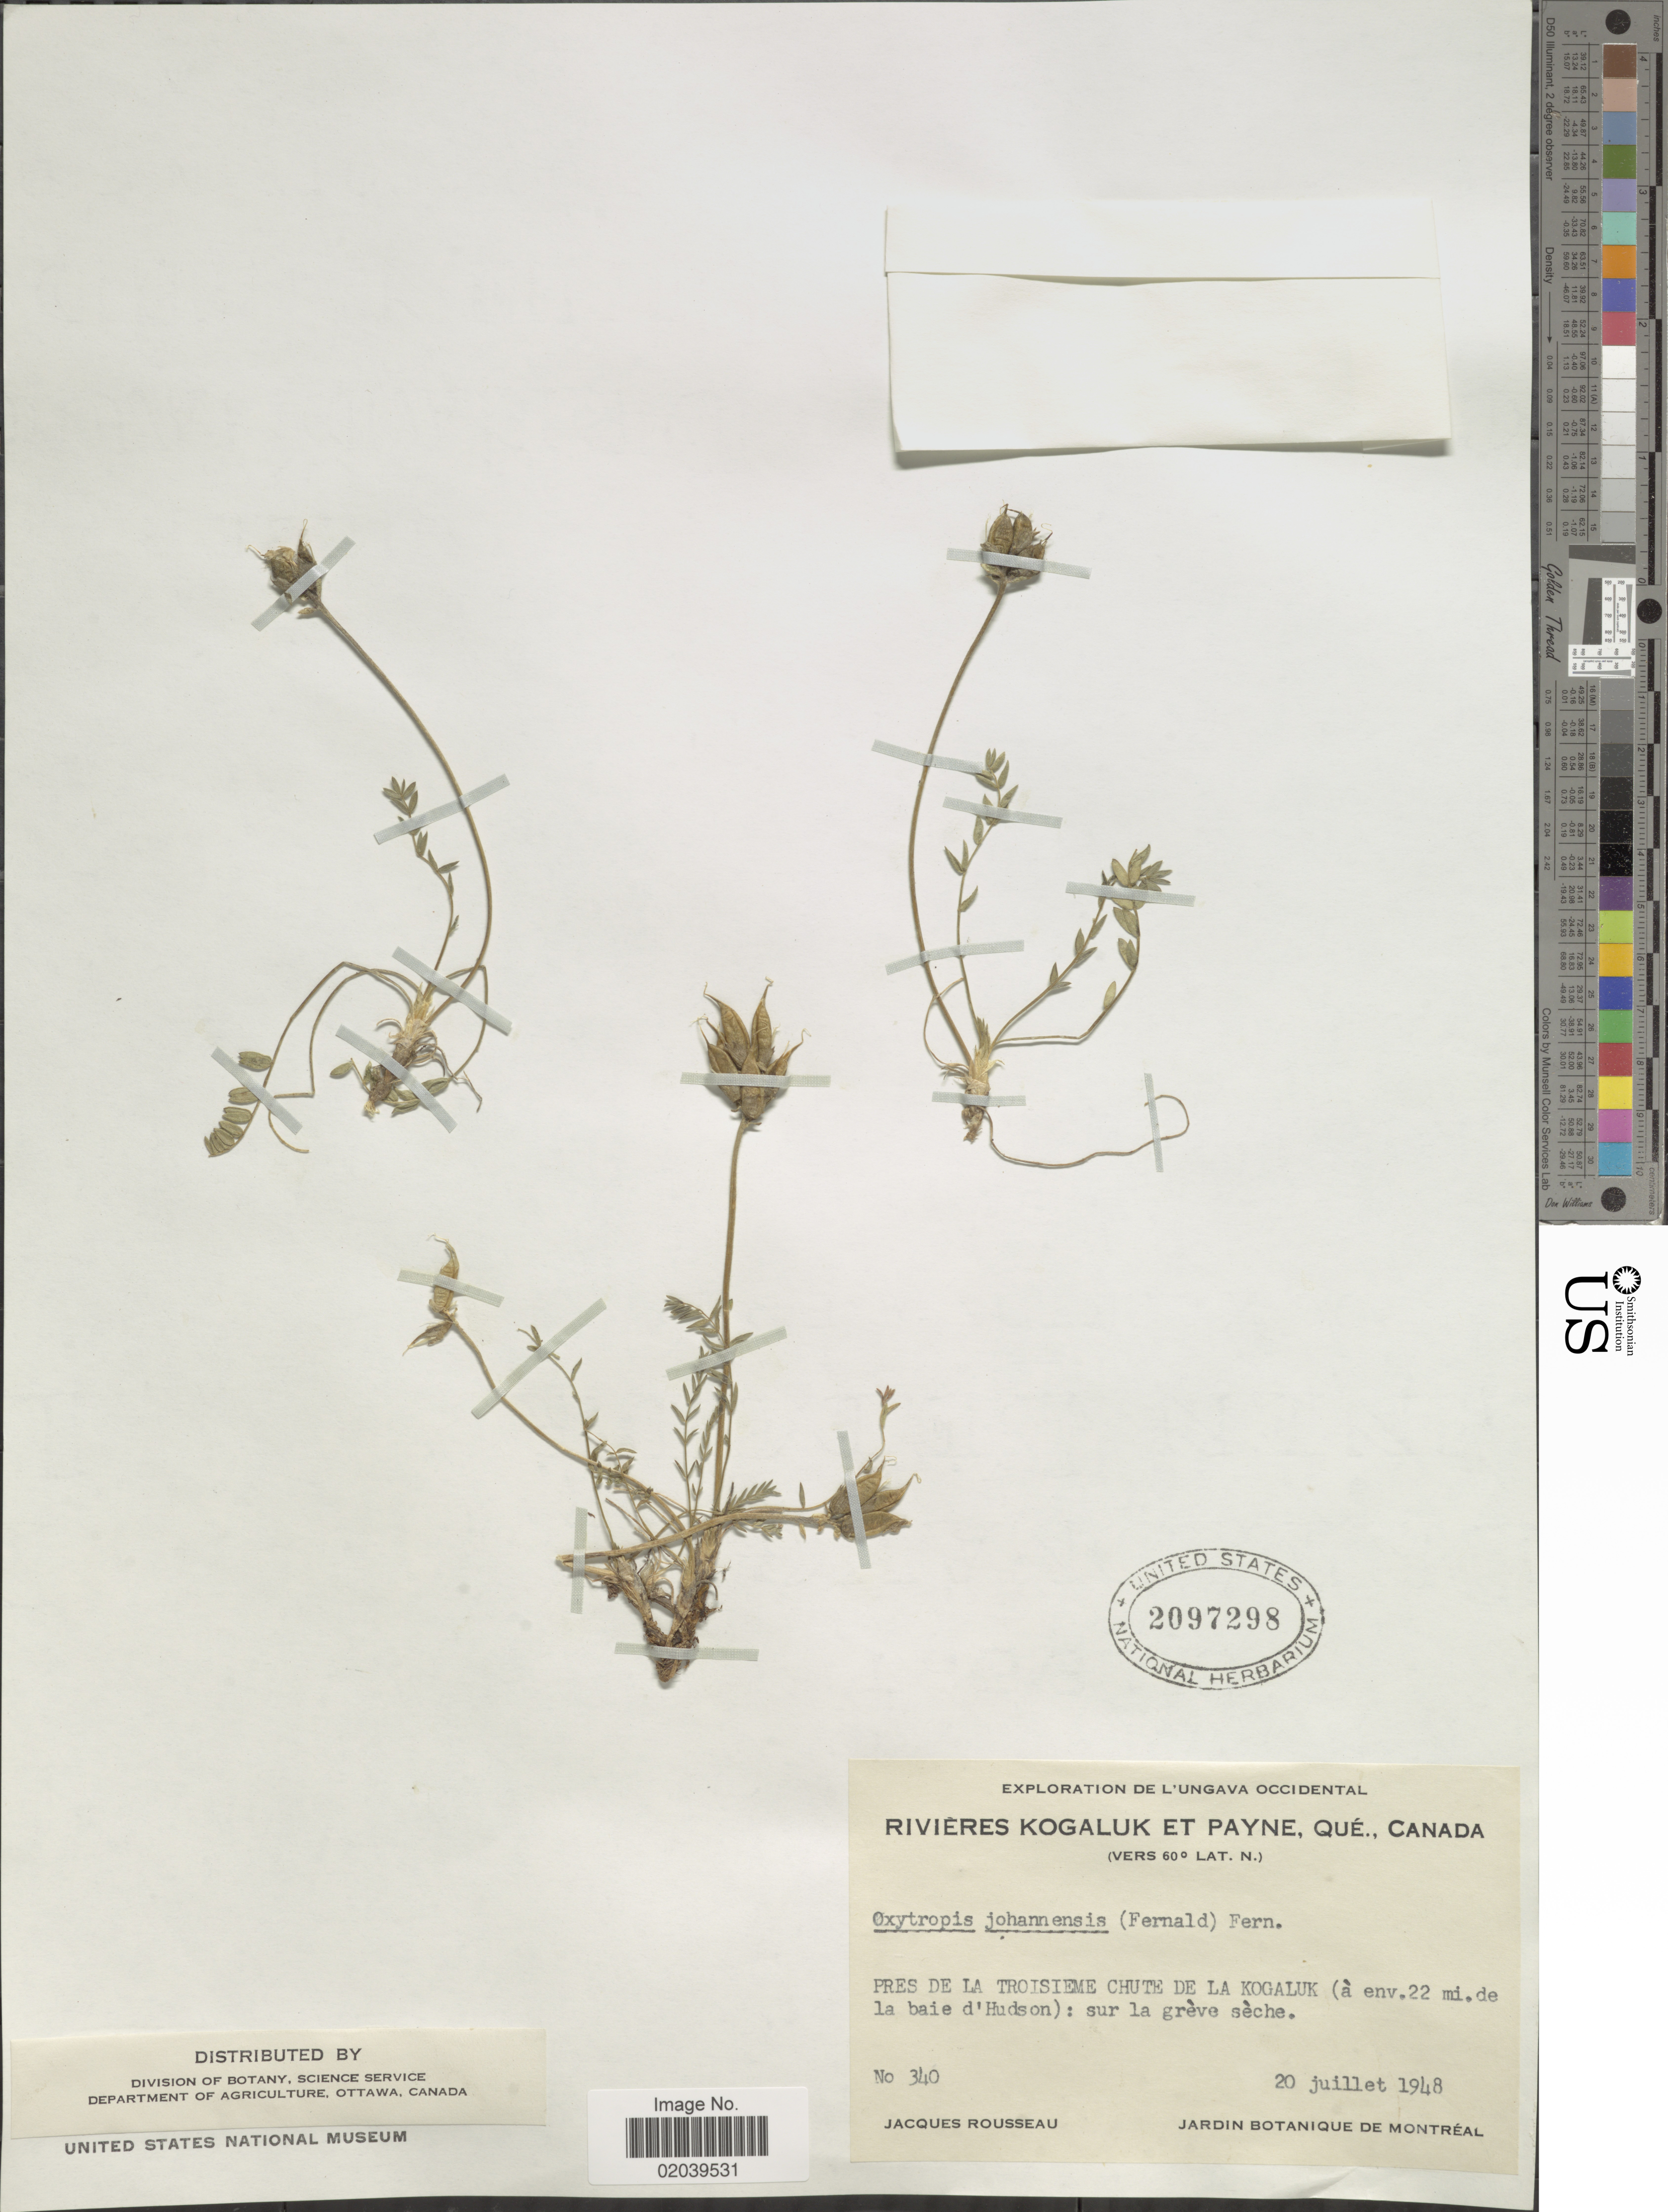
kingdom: Plantae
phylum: Tracheophyta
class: Magnoliopsida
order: Fabales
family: Fabaceae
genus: Oxytropis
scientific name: Oxytropis campestris var. johannensis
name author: Fernald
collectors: J. Rousseau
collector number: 340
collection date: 1948-07-20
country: Canada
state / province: Quebec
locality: De L'Ungava Occidental, Rivieres Kogaluk Et Payne, Que., Canada, Pres de la Troisieme Chute de la Kogalik (a env. 22 mi. de la baie d'hudson): sur la greve seche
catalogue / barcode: US 2097298